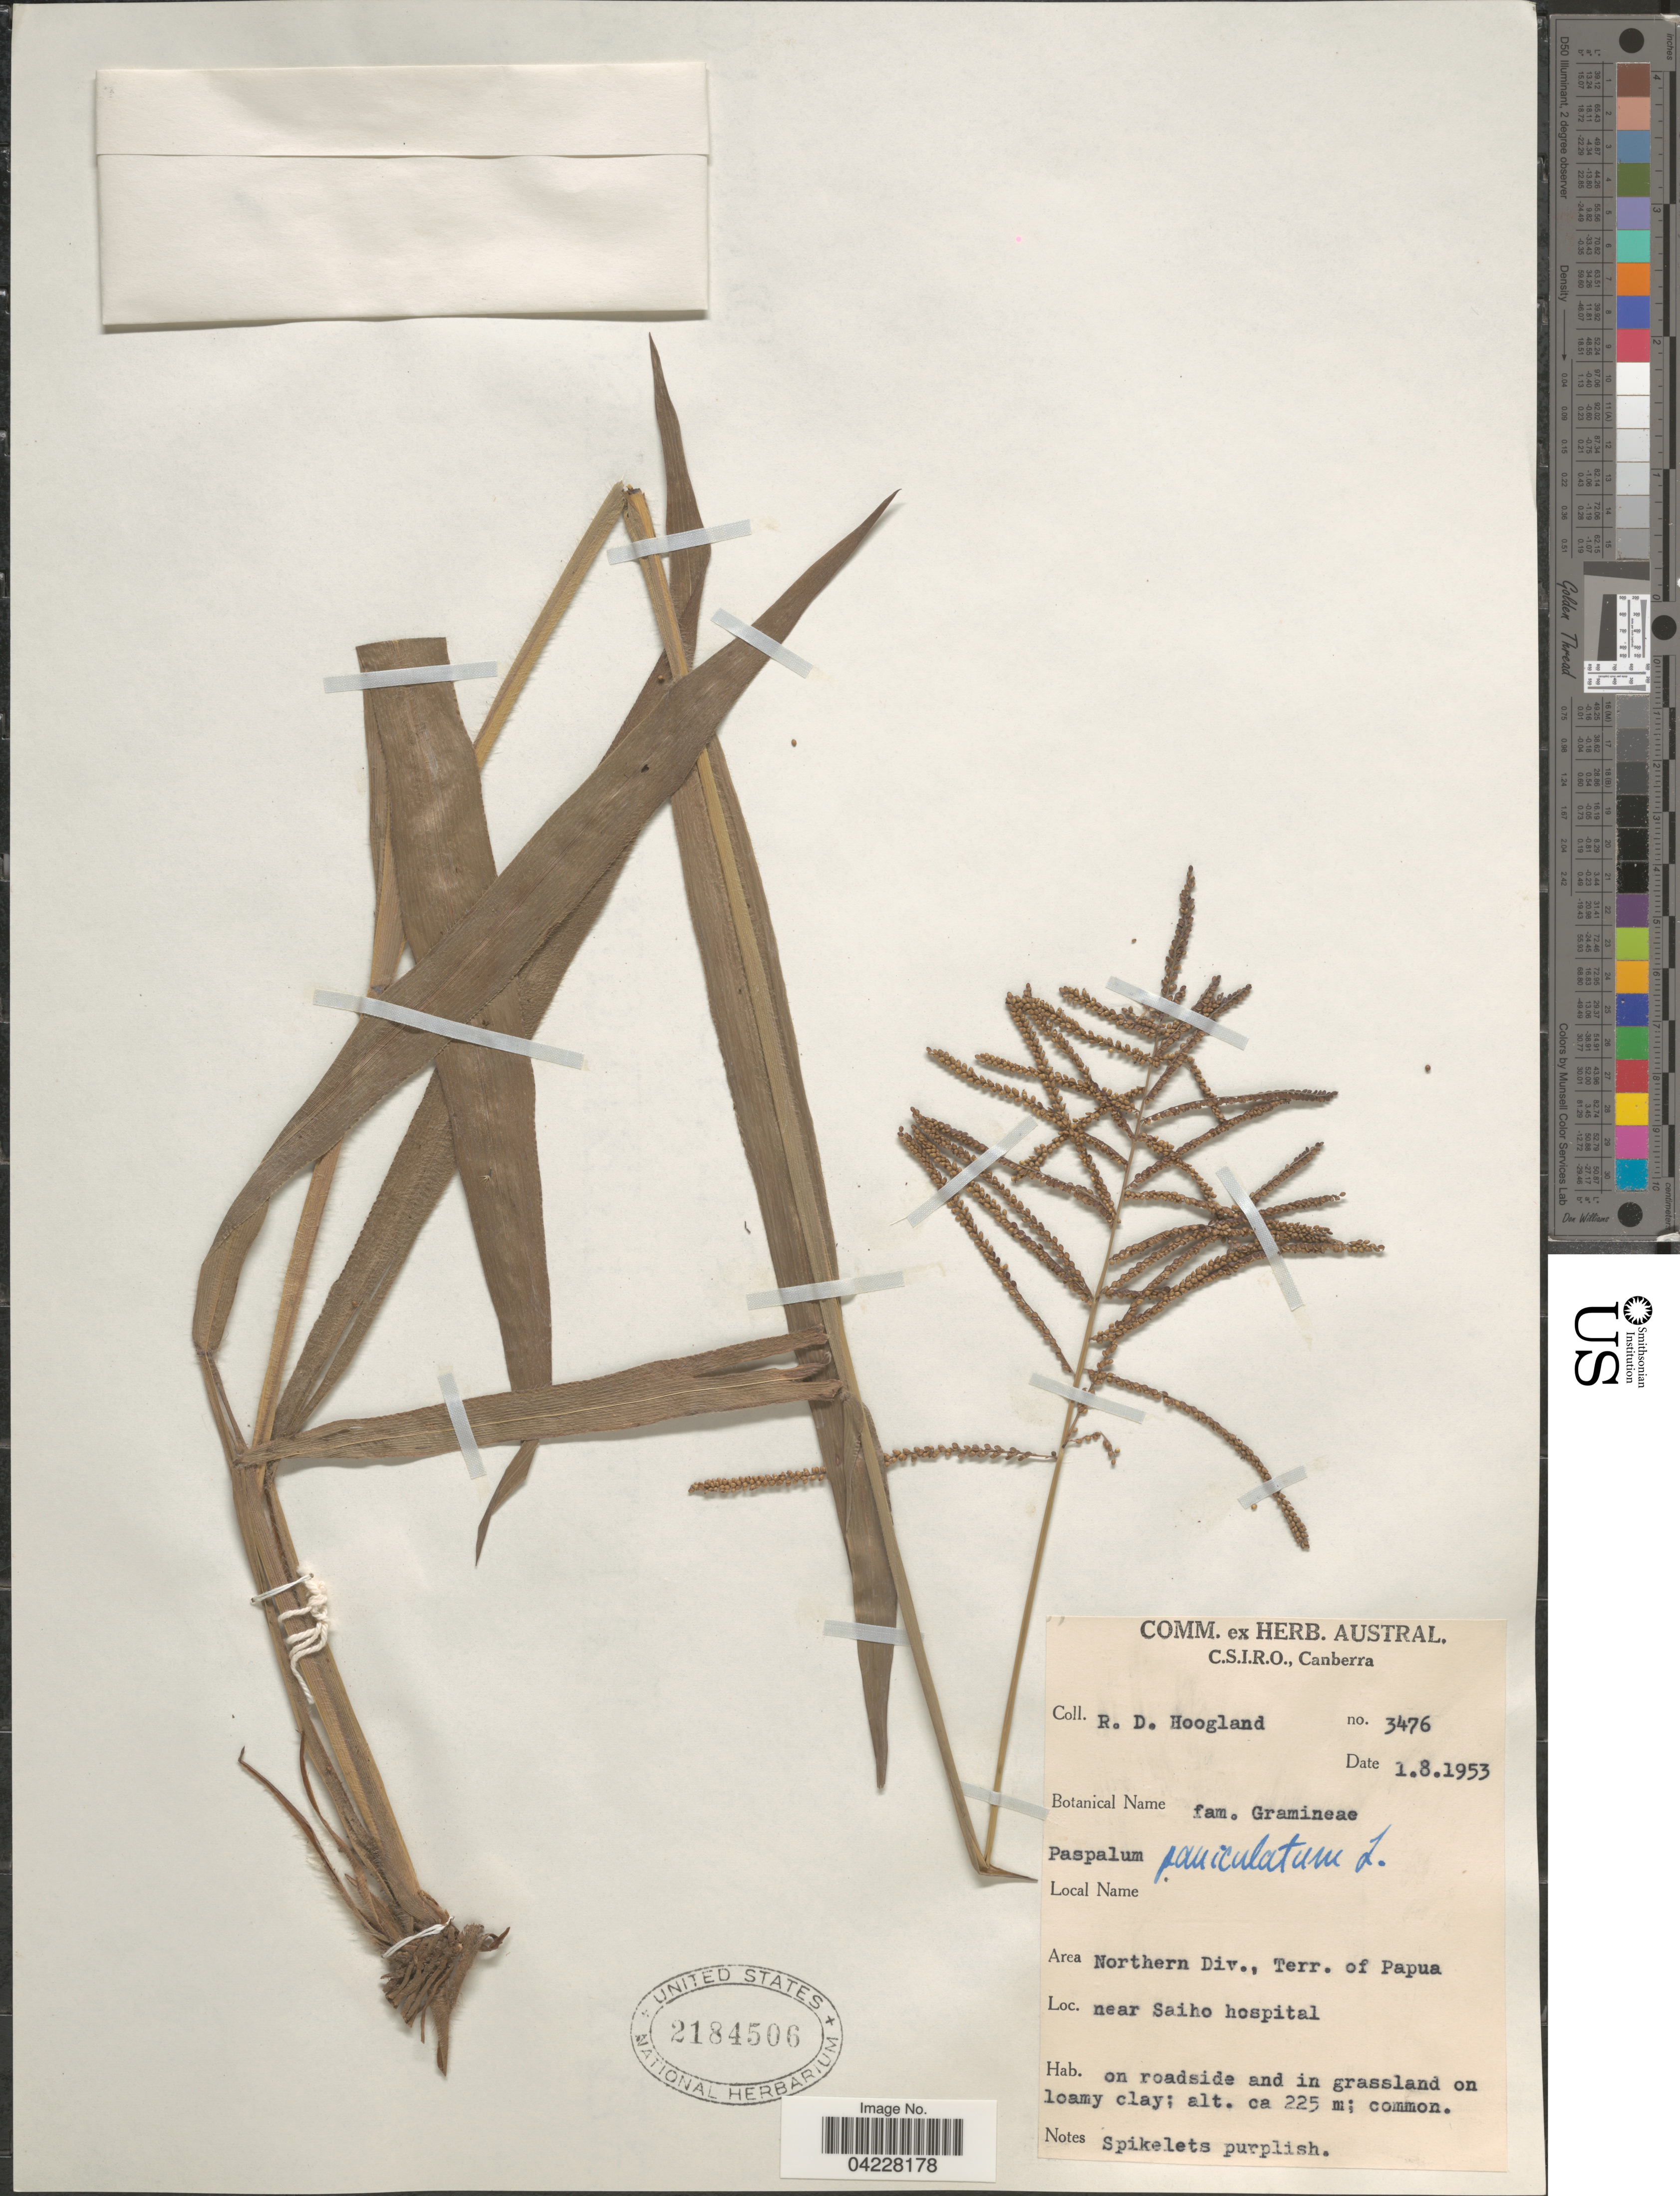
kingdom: Plantae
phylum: Tracheophyta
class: Liliopsida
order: Poales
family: Poaceae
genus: Paspalum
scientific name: Paspalum paniculatum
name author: L.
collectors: R. D. Hoogland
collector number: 3476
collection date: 1953-08-01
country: Papua New Guinea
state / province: Northern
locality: Area Northern Div., Terr. of Papua. Near Saiho hospital.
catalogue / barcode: US 2184506